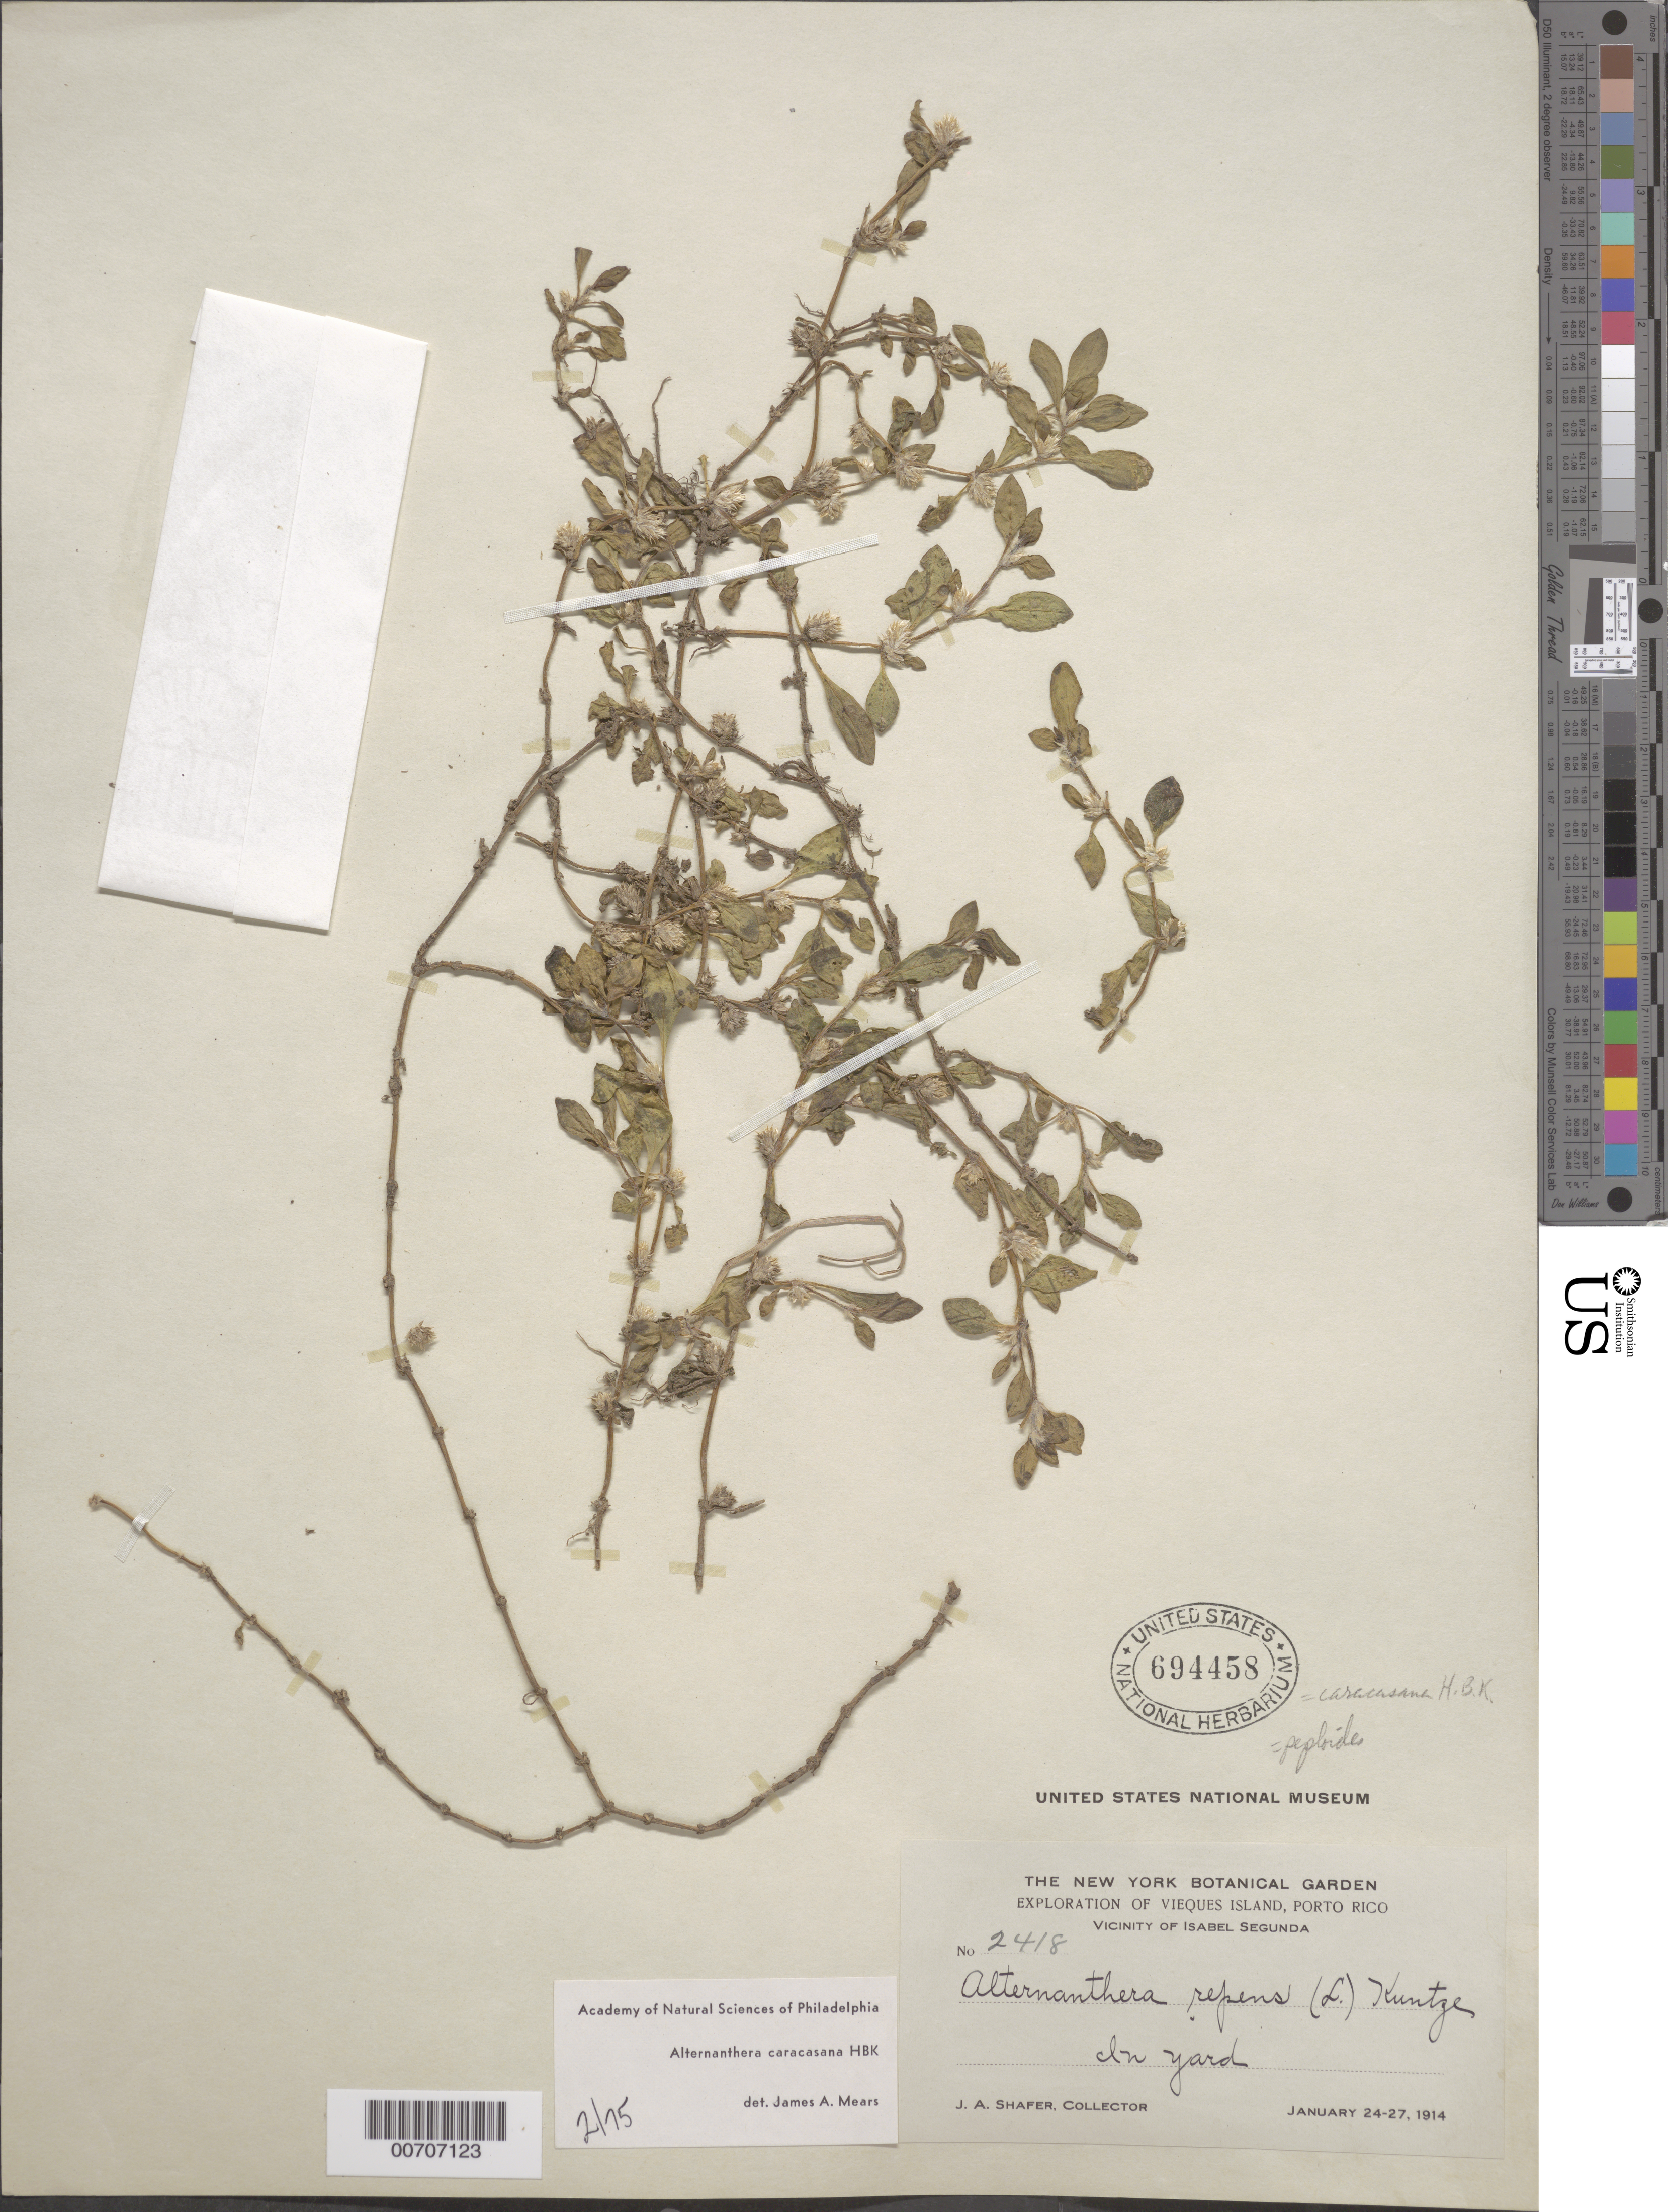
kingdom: Plantae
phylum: Tracheophyta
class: Magnoliopsida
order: Caryophyllales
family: Amaranthaceae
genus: Alternanthera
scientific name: Alternanthera caracasana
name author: Kunth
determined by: Mears, J. A., (PH), Academy of Natural Sciences of Philadelphia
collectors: J. A. Shafer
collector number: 2418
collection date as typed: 24 Jan 1914 to 27 Jan 1914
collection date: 1914-01-24/1914-01-27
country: Puerto Rico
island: Vieques Island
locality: Isabel Segunda, vic of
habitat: In yard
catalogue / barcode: US 694458